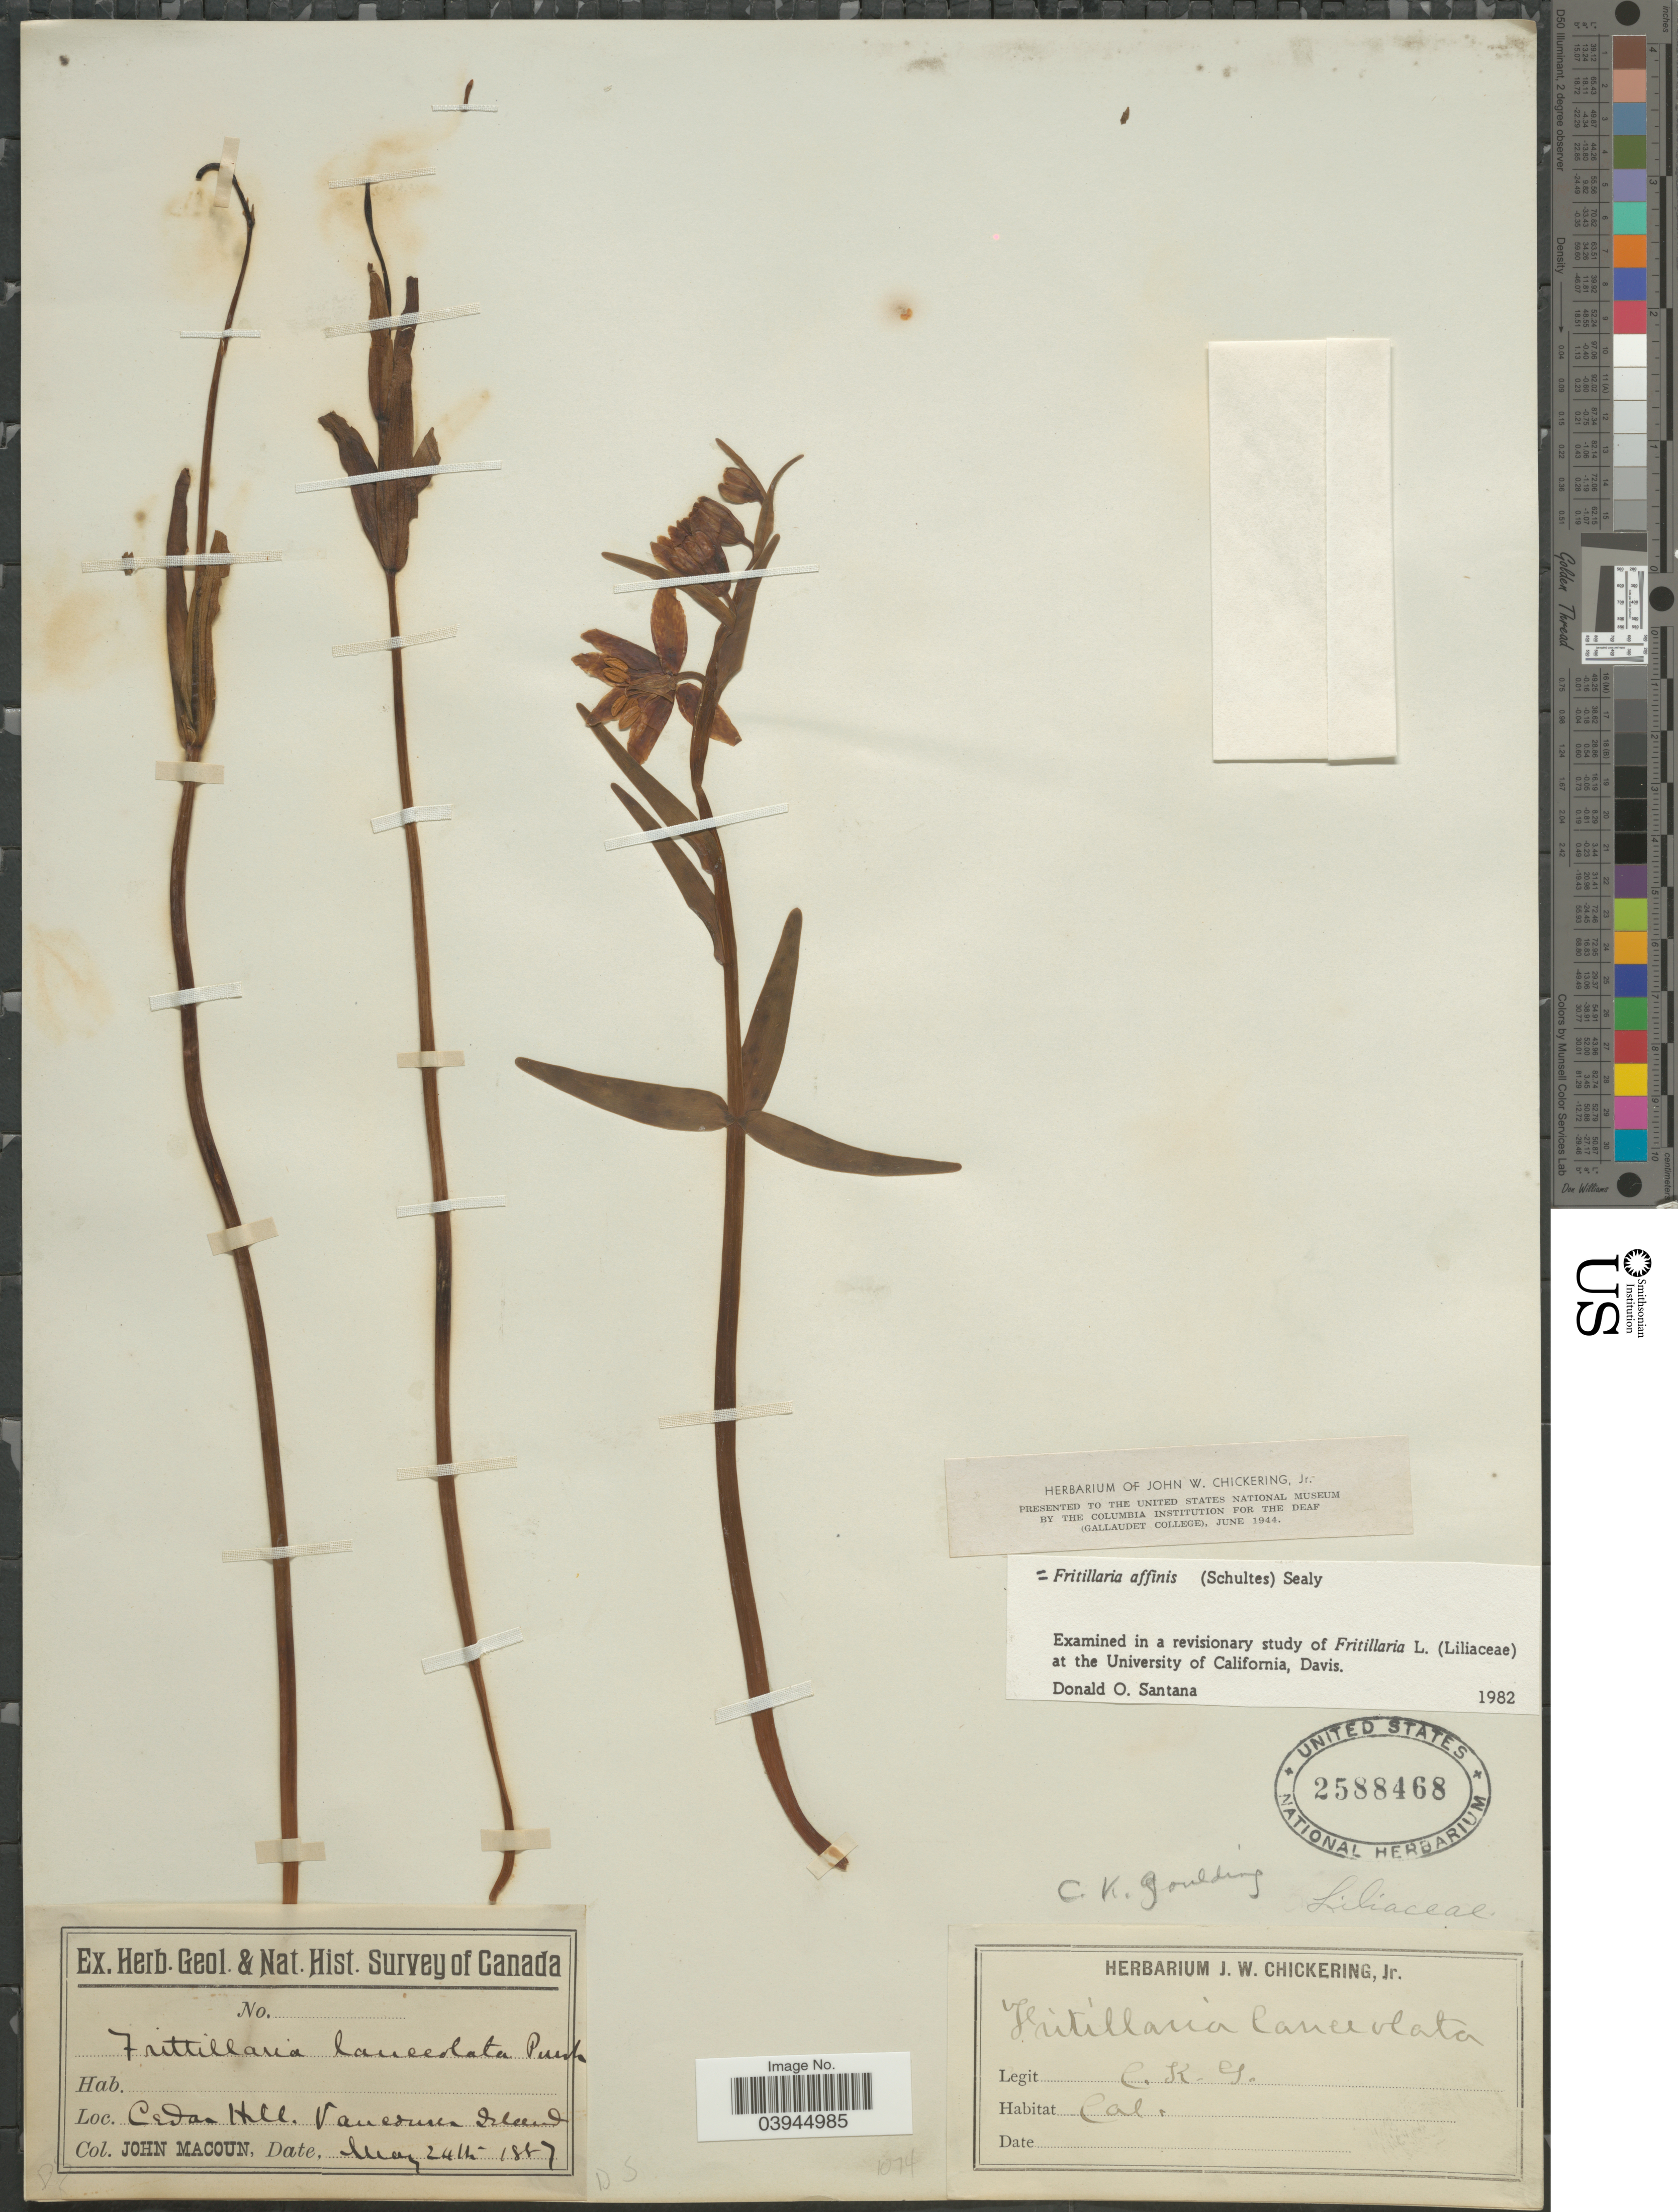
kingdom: Plantae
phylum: Tracheophyta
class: Liliopsida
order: Liliales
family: Liliaceae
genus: Fritillaria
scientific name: Fritillaria affinis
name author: (Schult. & Schult. f.) Sealy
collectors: J. Macoun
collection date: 1887-05-24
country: Canada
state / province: British Columbia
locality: Cedar Hill. Vancouver Island.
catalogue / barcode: US 2588468